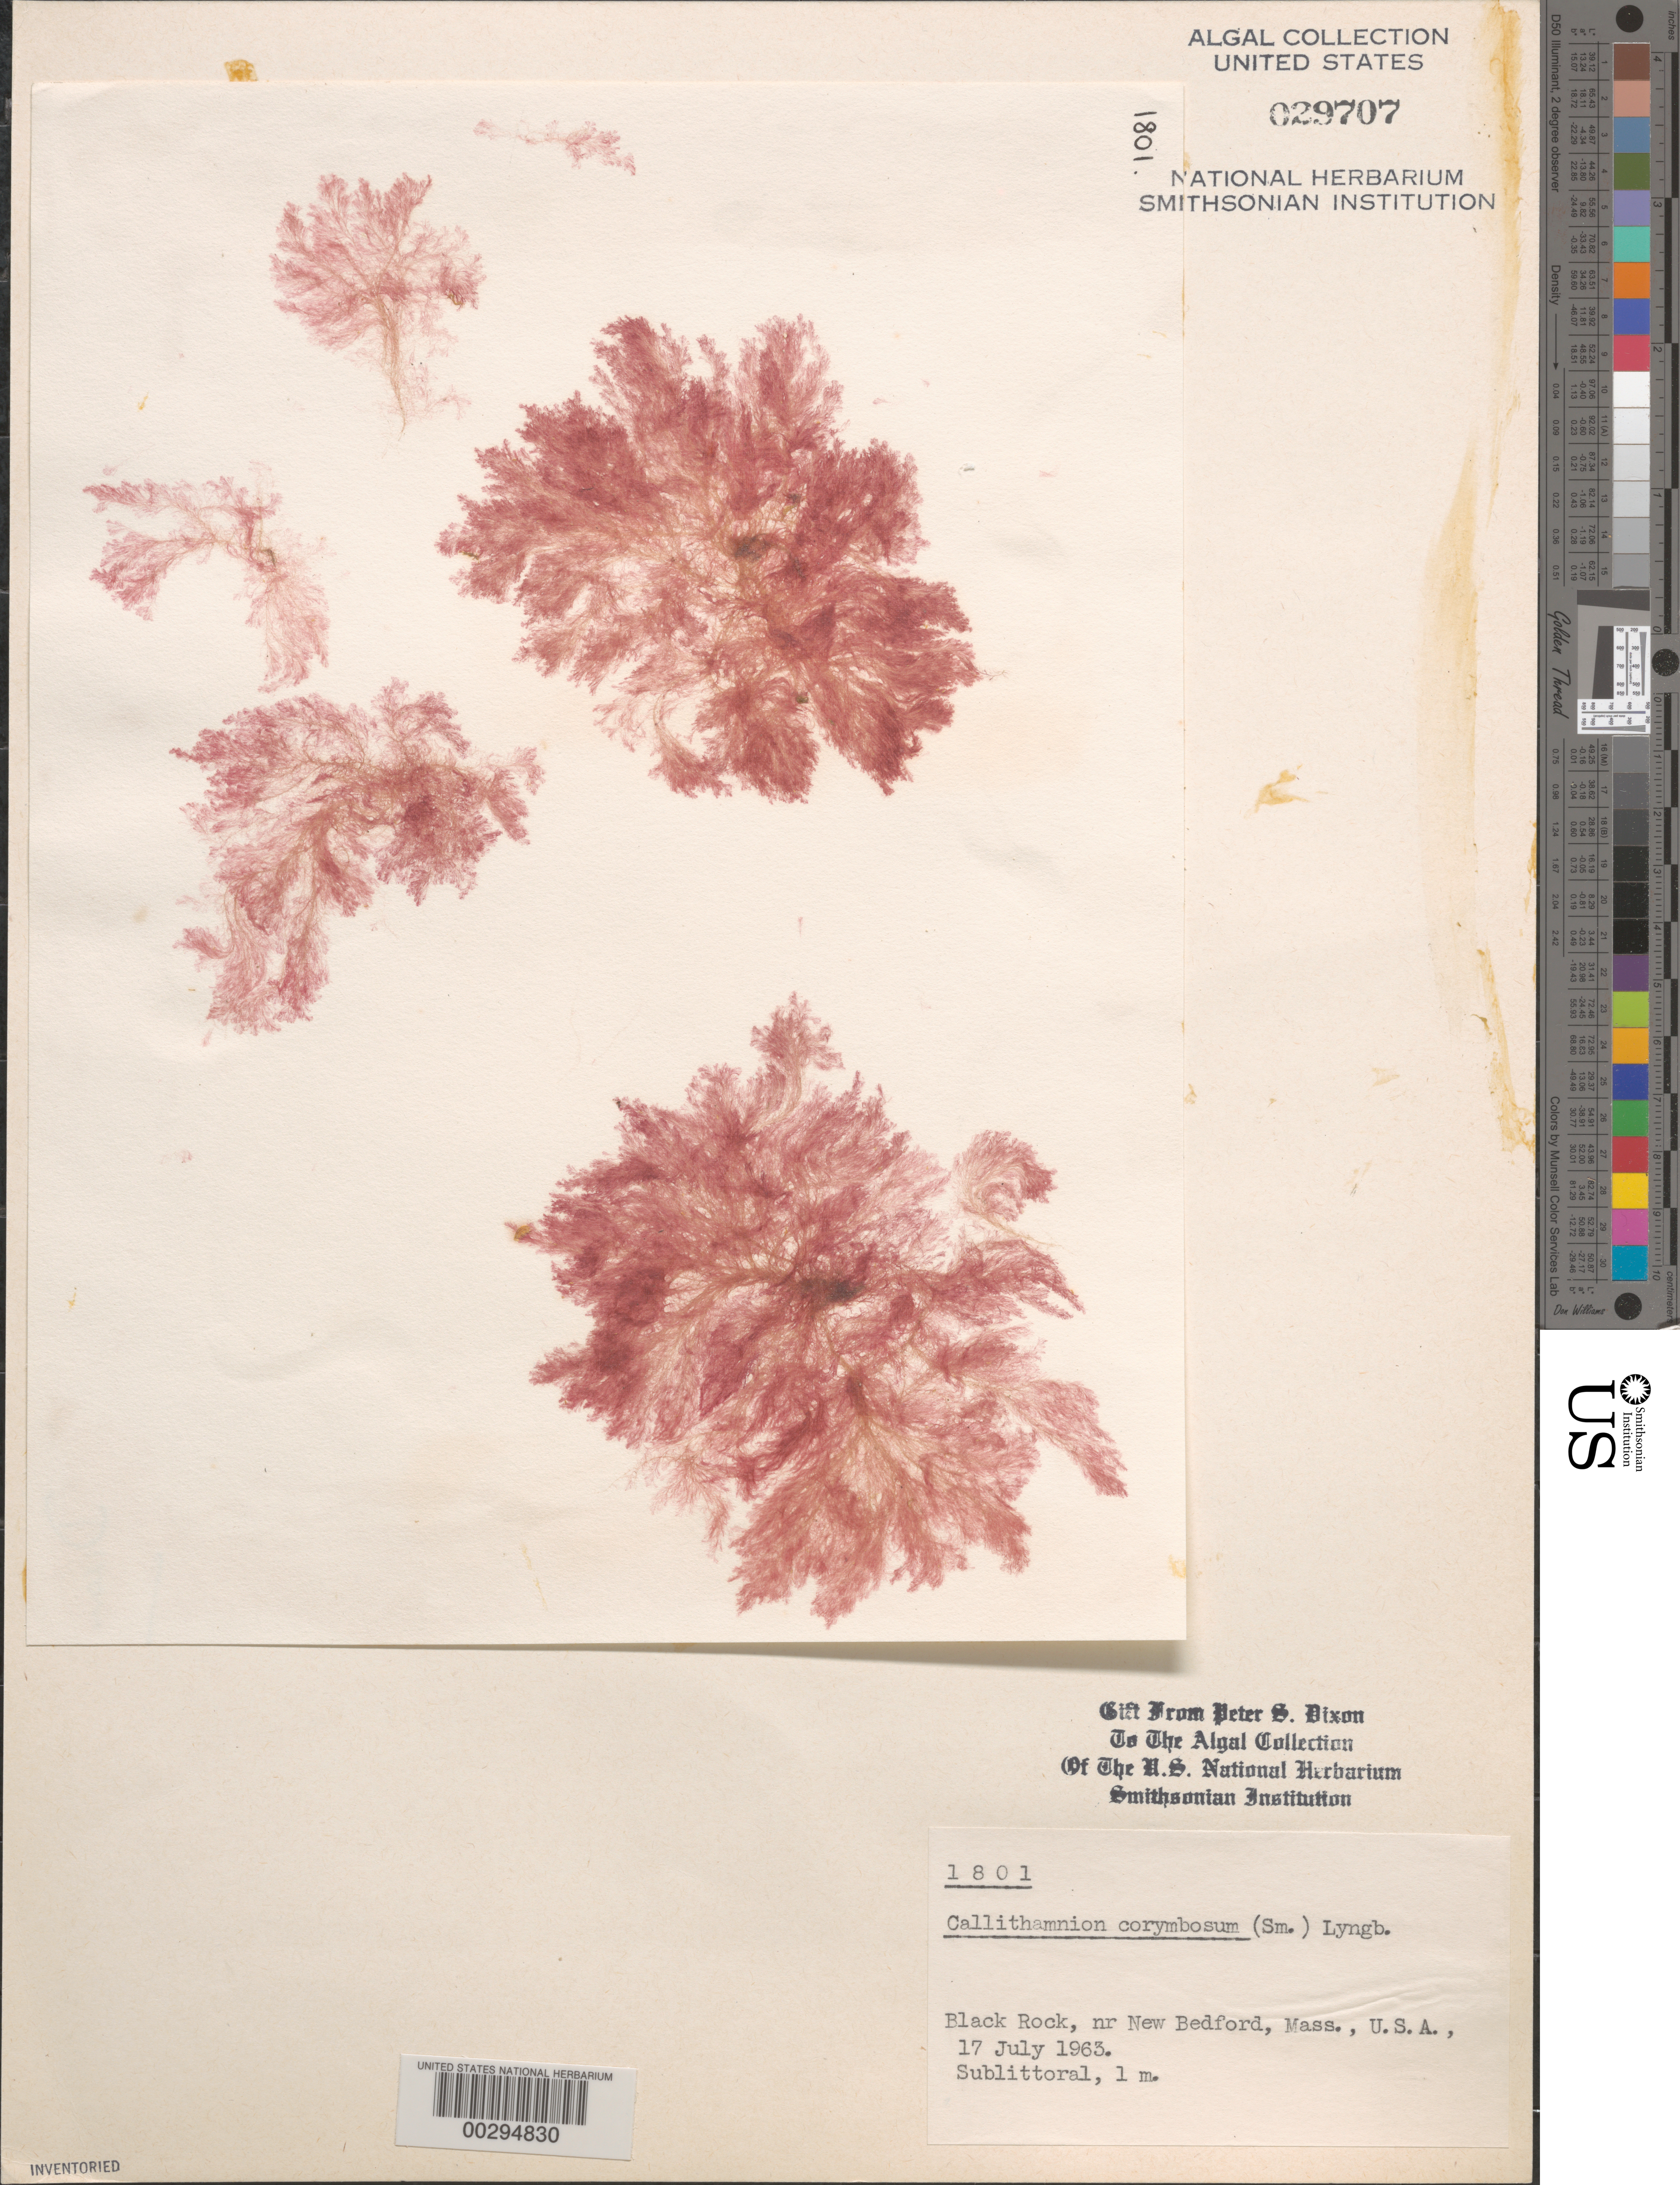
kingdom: Plantae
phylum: Rhodophyta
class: Florideophyceae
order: Ceramiales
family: Callithamniaceae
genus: Callithamnion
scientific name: Callithamnion corymbosum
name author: (Sm.) Lyngb.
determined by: Dixon, P. S.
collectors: P. S. Dixon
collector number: PSD 1801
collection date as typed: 17 Jul 1963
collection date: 1963-07-17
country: United States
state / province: Massachusetts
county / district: Bristol County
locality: Black Rock, near New Bedford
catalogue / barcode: US 29707